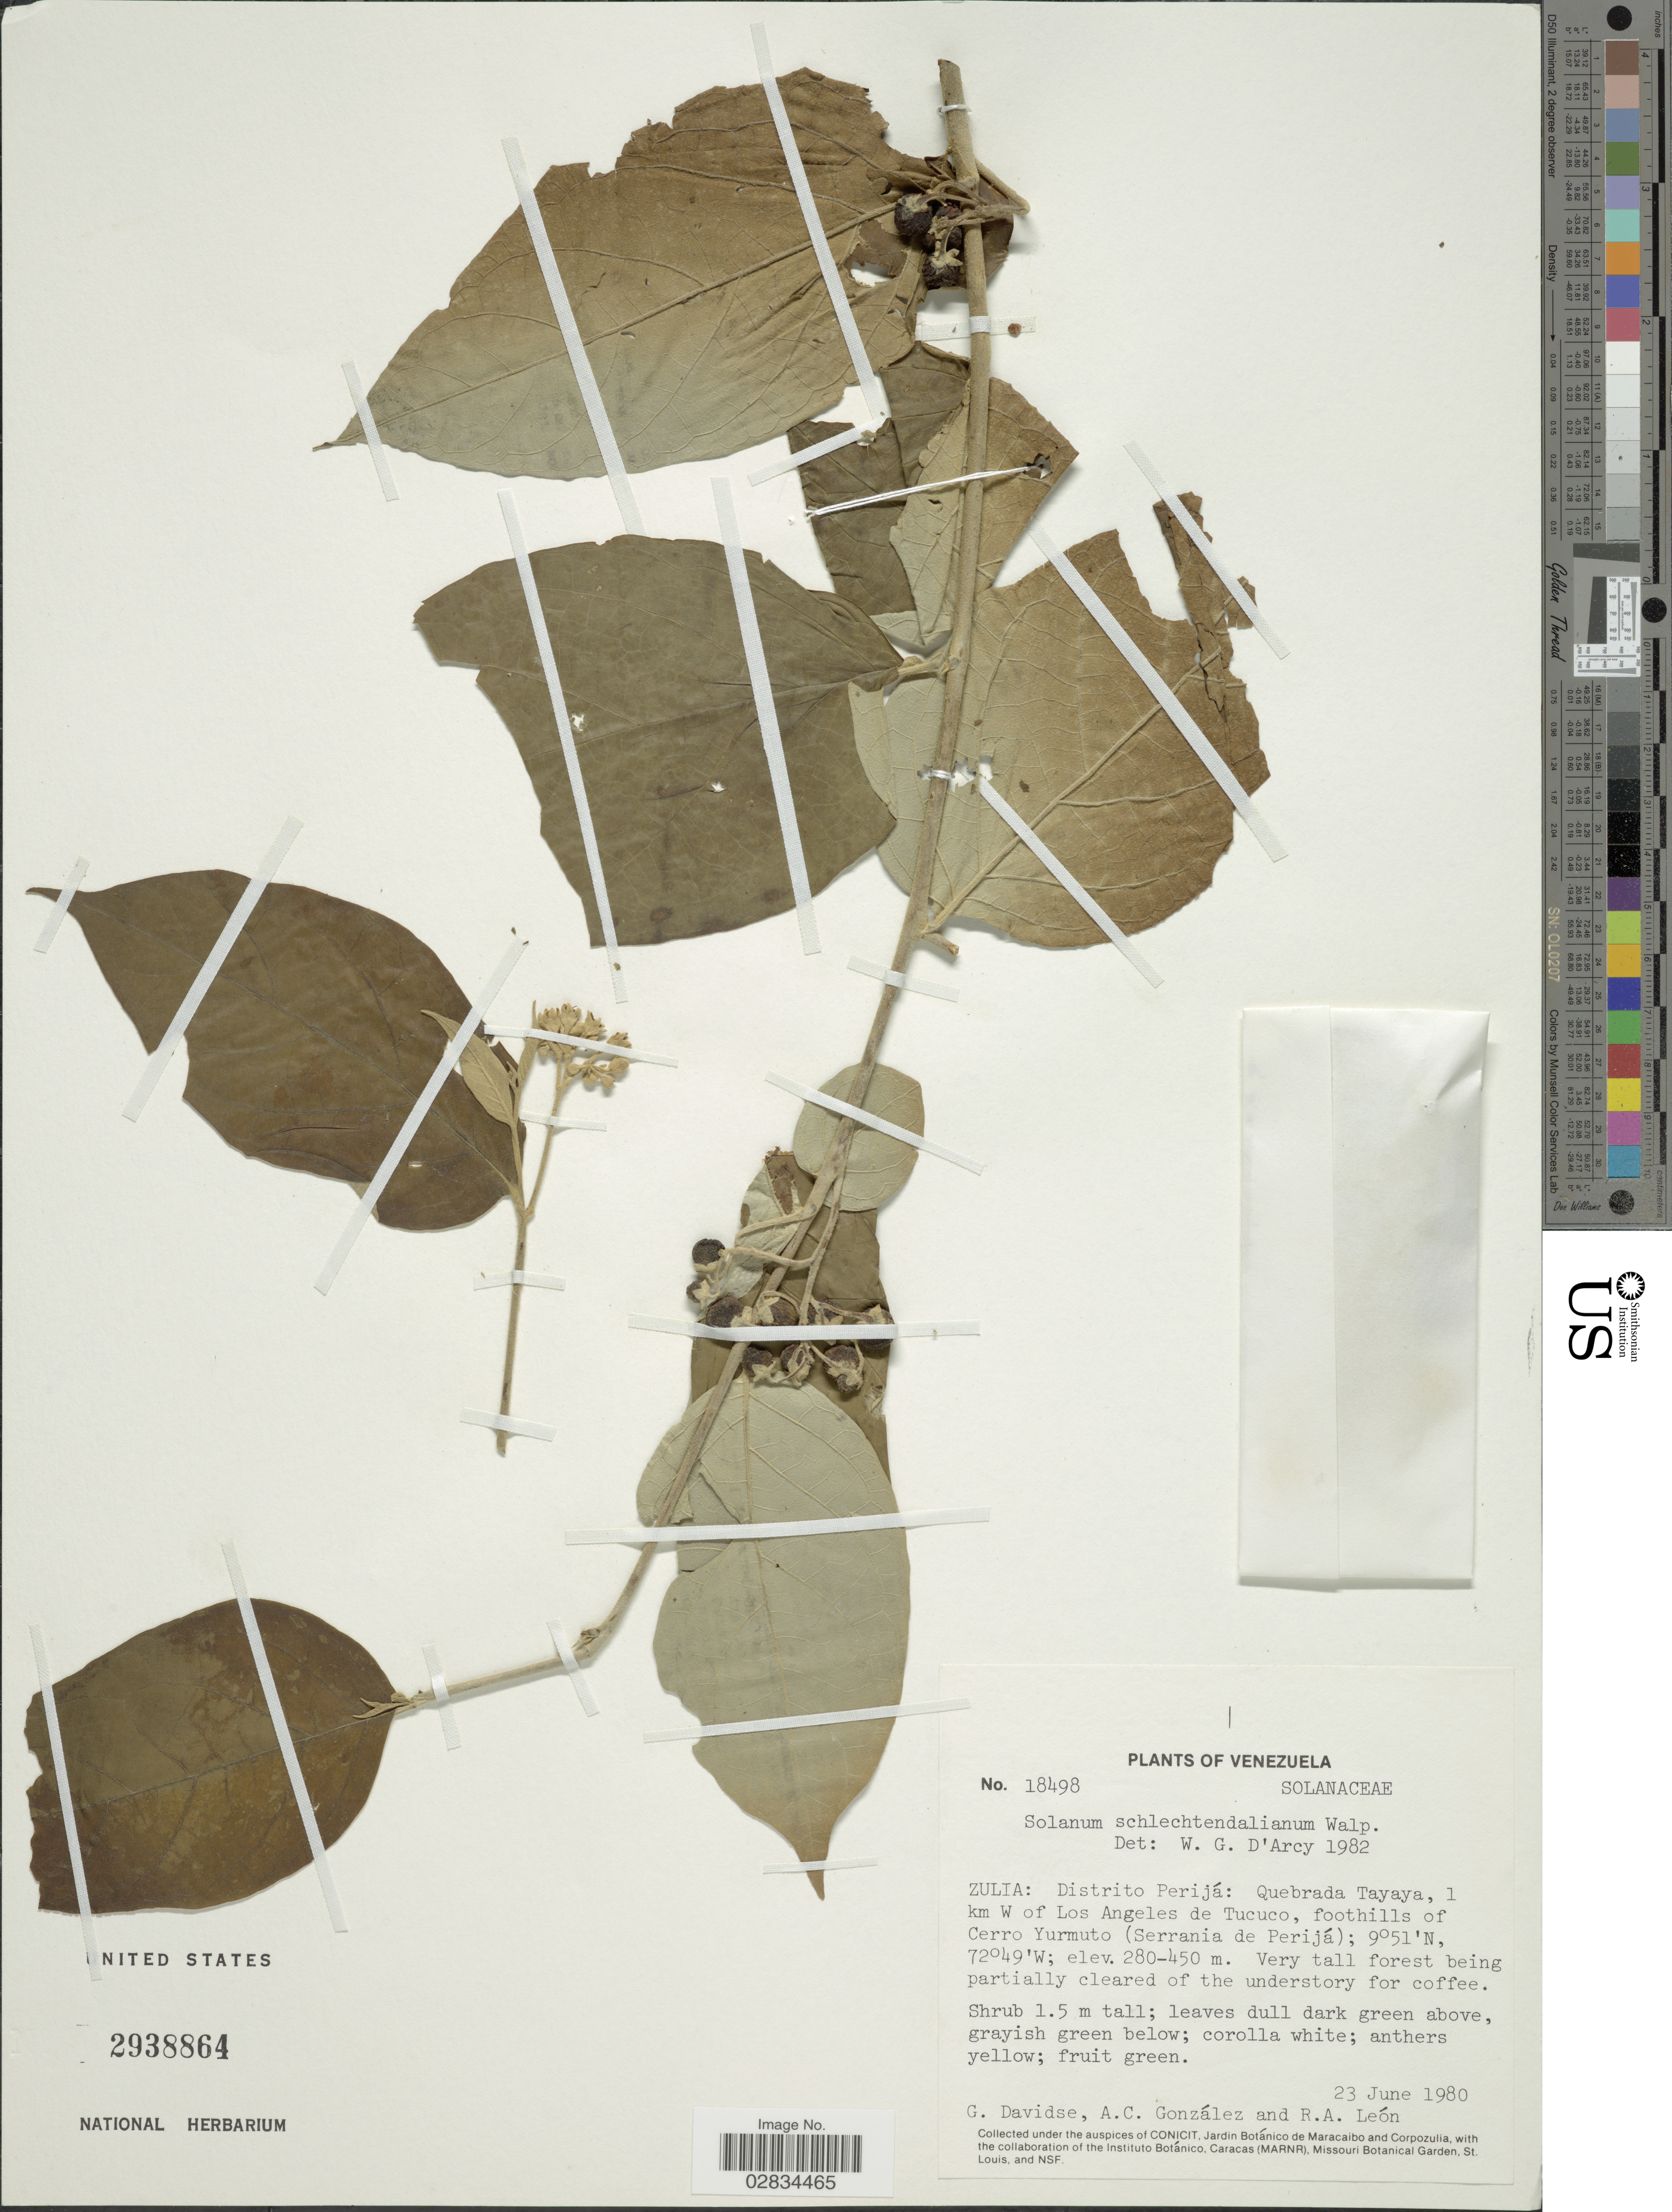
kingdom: Plantae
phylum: Tracheophyta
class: Magnoliopsida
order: Solanales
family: Solanaceae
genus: Solanum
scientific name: Solanum schlechtendalianum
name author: Walp.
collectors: G. Davidse, A. C. González & R. A. León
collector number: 18498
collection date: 1980-06-23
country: Venezuela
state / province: Zulia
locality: Zulia: Distrito Perijá: Quebrada Tayaya, 1 km W of Los Angeles de Tucuco, foothills of Cerro Yurmuto (Serrania de Perijá).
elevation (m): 280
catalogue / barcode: US 2938864